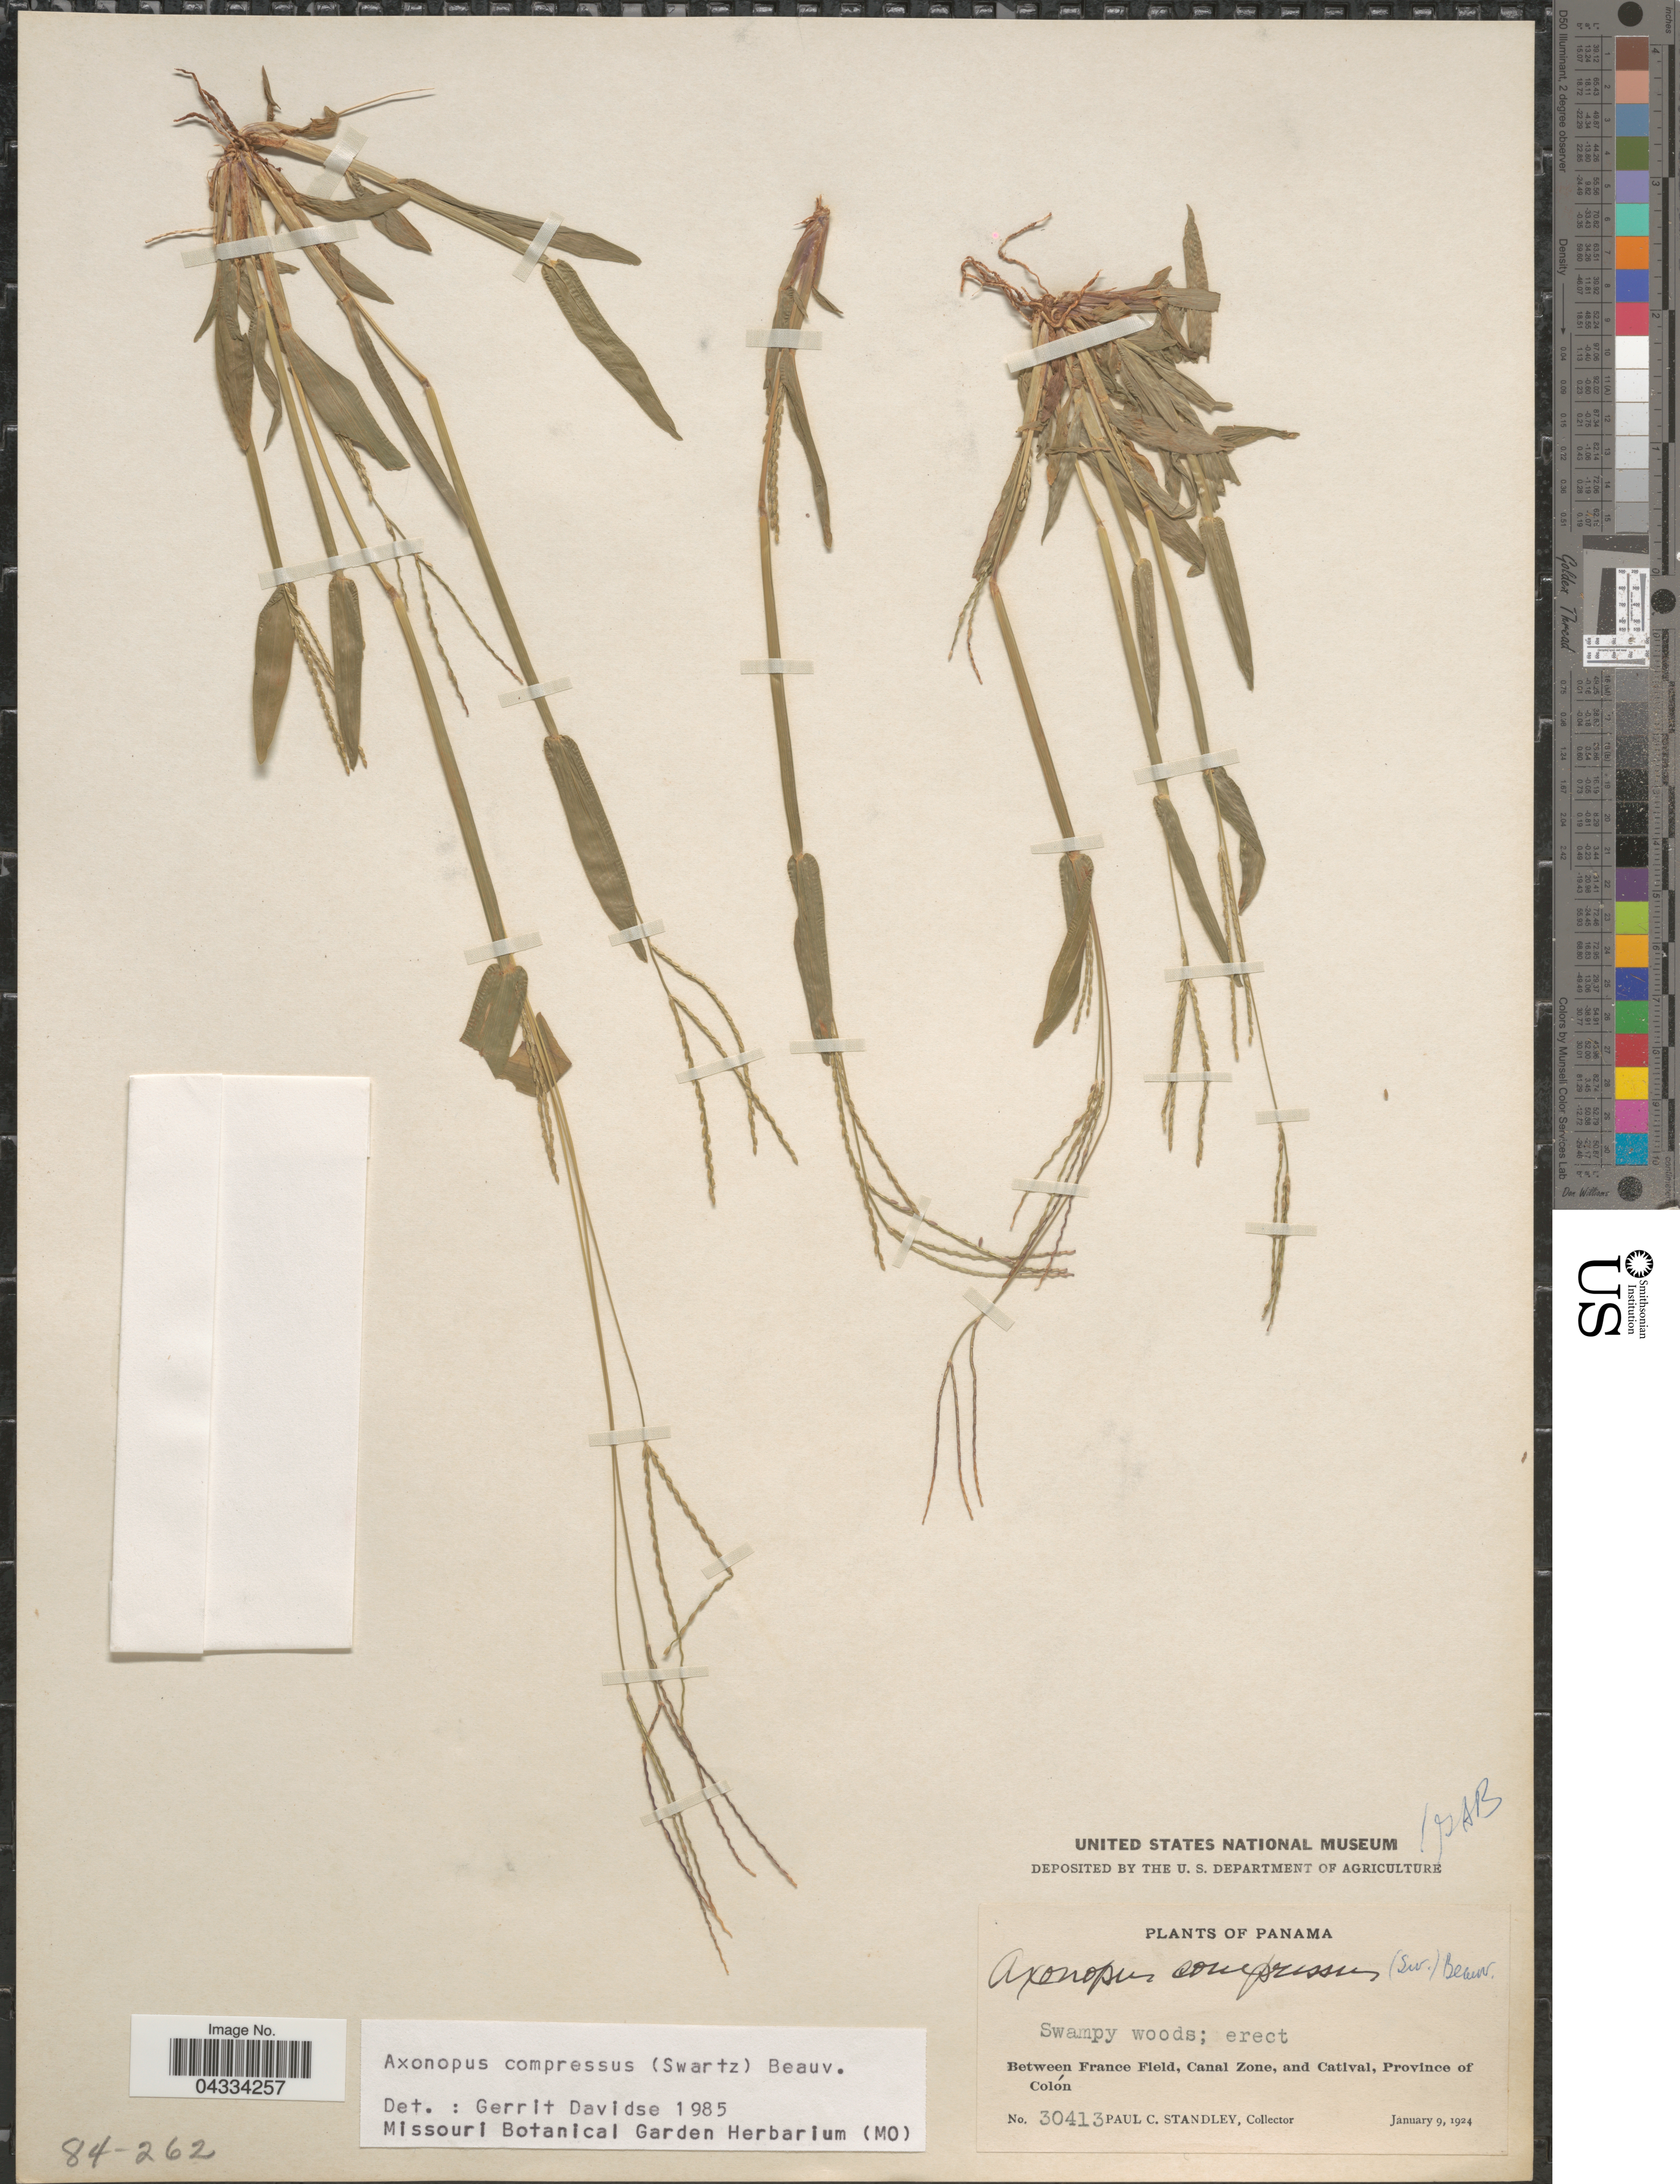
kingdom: Plantae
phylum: Tracheophyta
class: Liliopsida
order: Poales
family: Poaceae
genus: Axonopus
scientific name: Axonopus compressus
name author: (Sw.) P. Beauv.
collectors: P. C. Standley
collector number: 30413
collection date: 1924-01-09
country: Panama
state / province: Colón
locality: Between France Field, Canal Zone, and Catival.